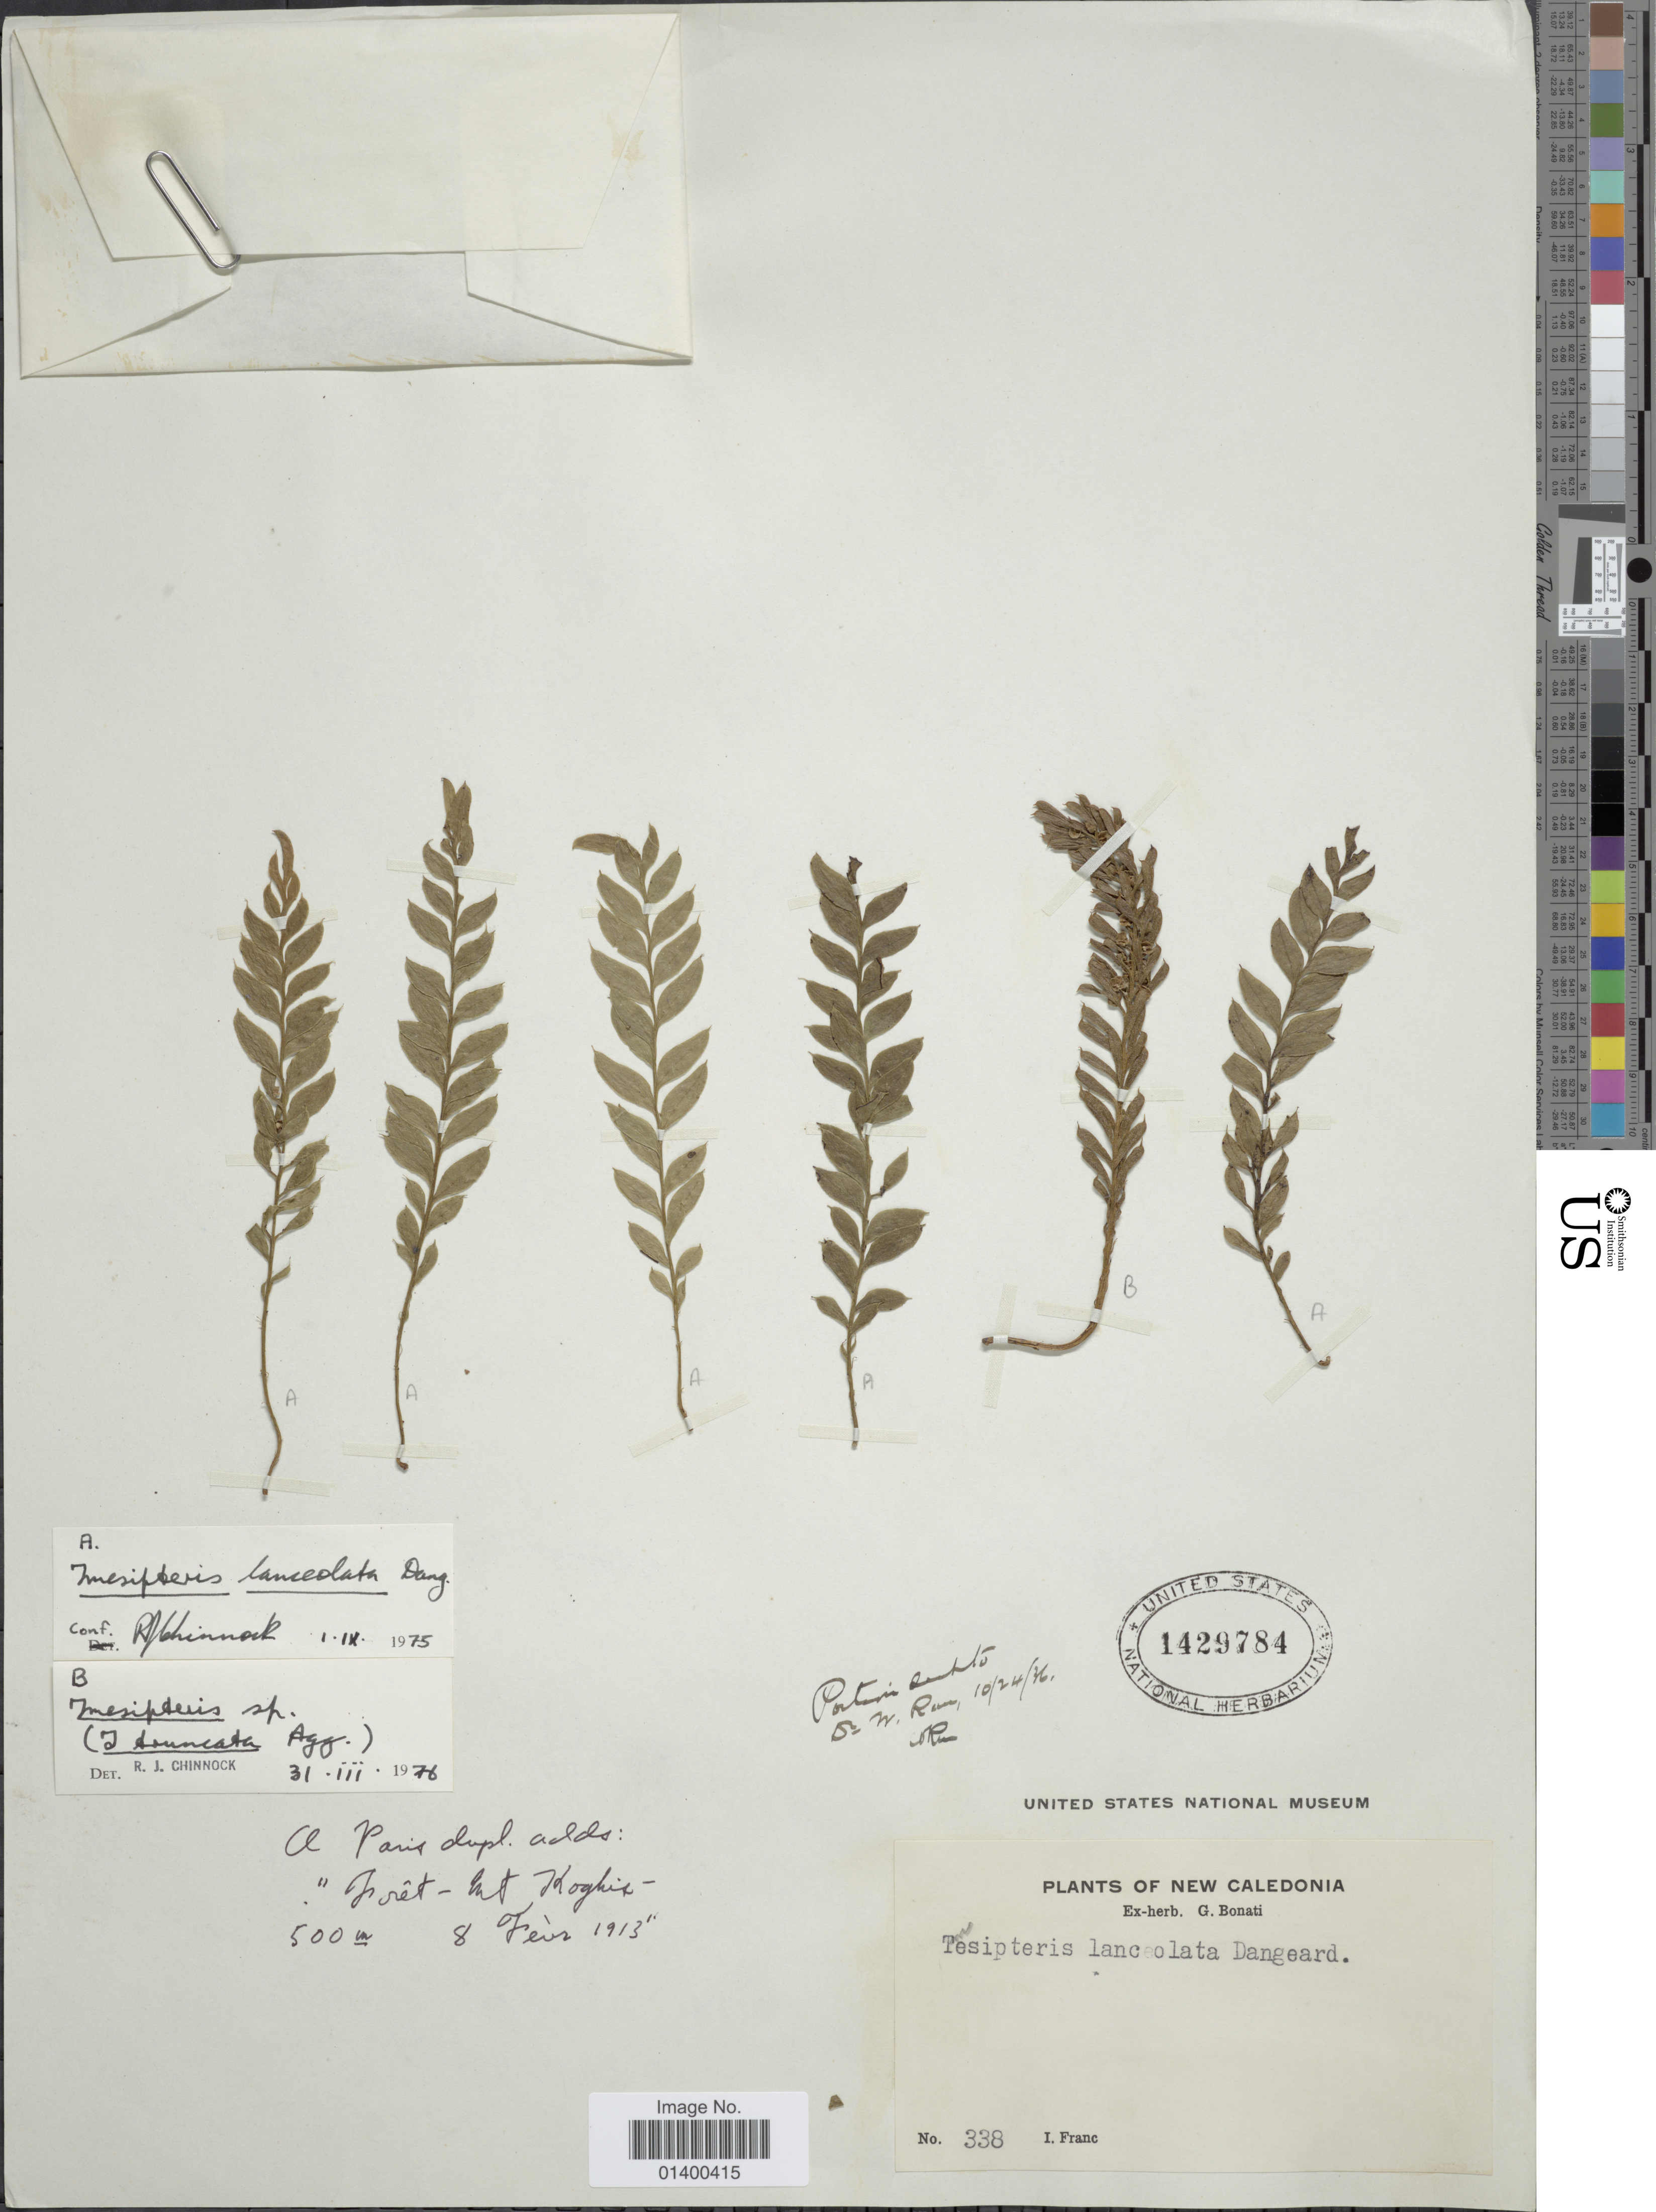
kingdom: Plantae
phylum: Tracheophyta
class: Polypodiopsida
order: Psilotales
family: Psilotaceae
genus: Tmesipteris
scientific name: Tmesipteris lanceolata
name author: P.A. Dang.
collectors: I. Franc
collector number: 38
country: New Caledonia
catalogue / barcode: US 1429784